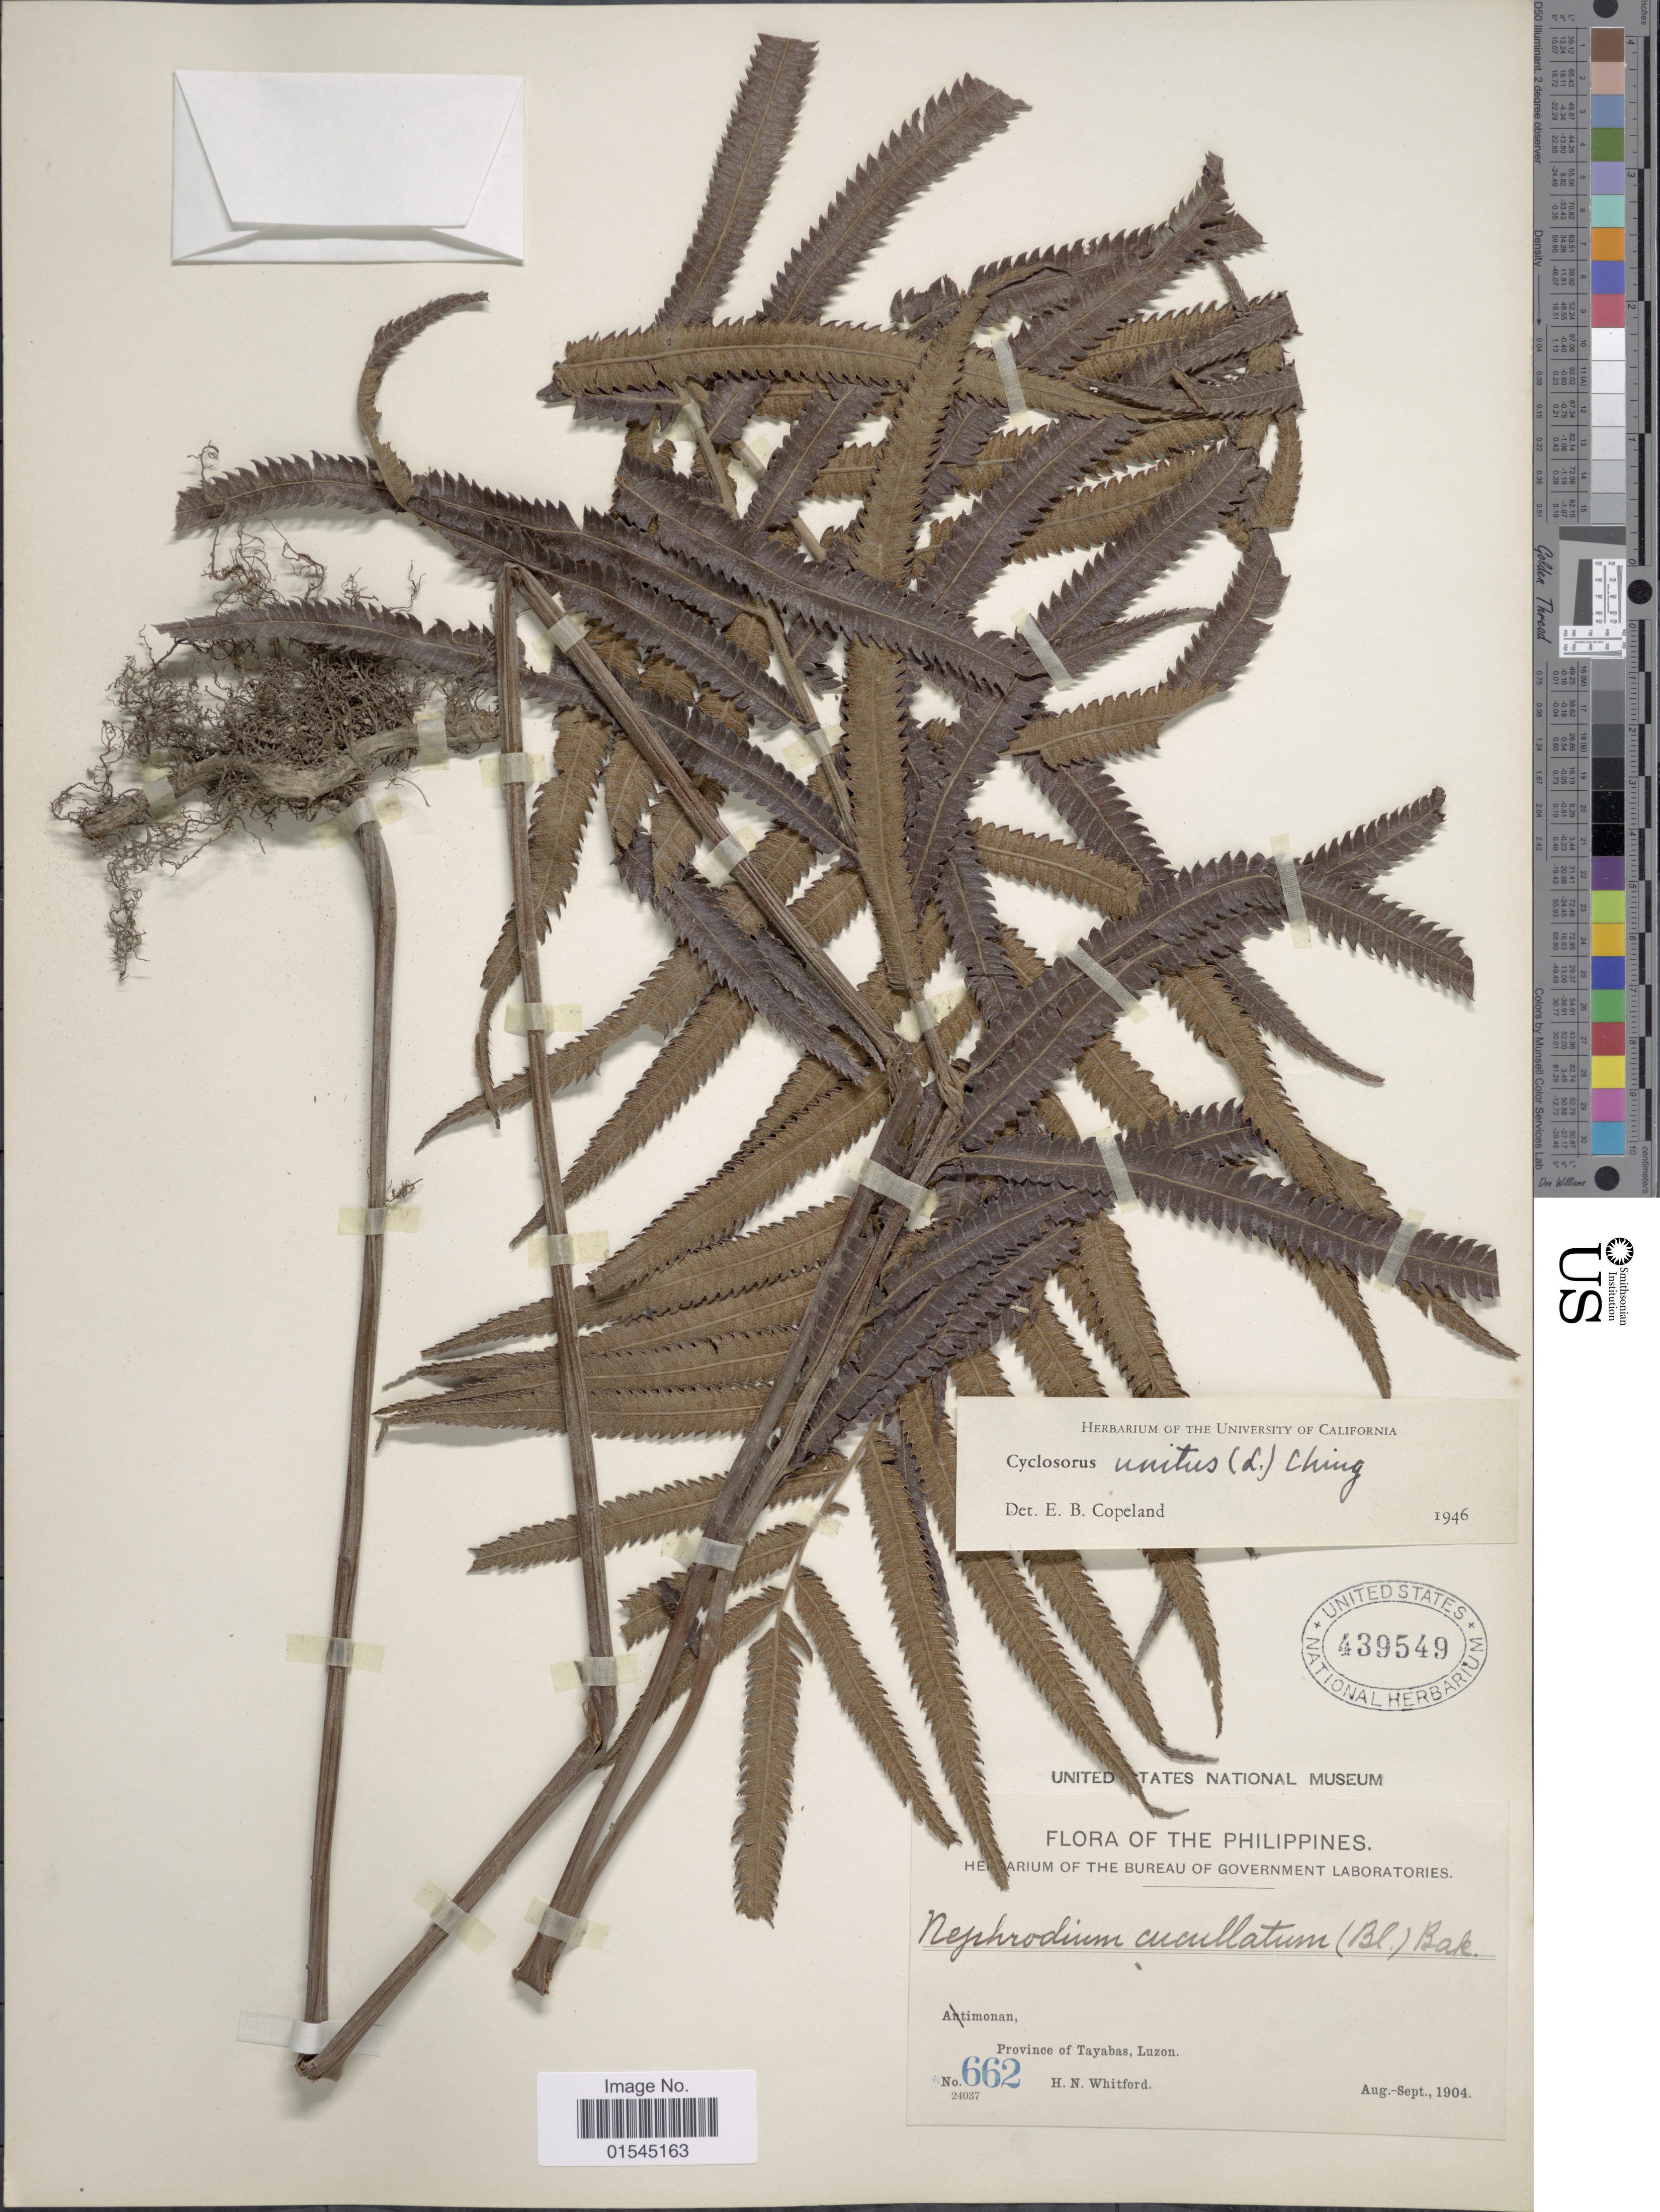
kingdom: Plantae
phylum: Tracheophyta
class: Polypodiopsida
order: Polypodiales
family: Thelypteridaceae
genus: Sphaerostephanos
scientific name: Sphaerostephanos unitus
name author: (L.) Holttum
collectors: H. N. Whitford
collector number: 662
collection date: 1904-08/1904-09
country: Philippines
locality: Atimlonan, Province of Tayabas, Luzon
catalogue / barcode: US 439549